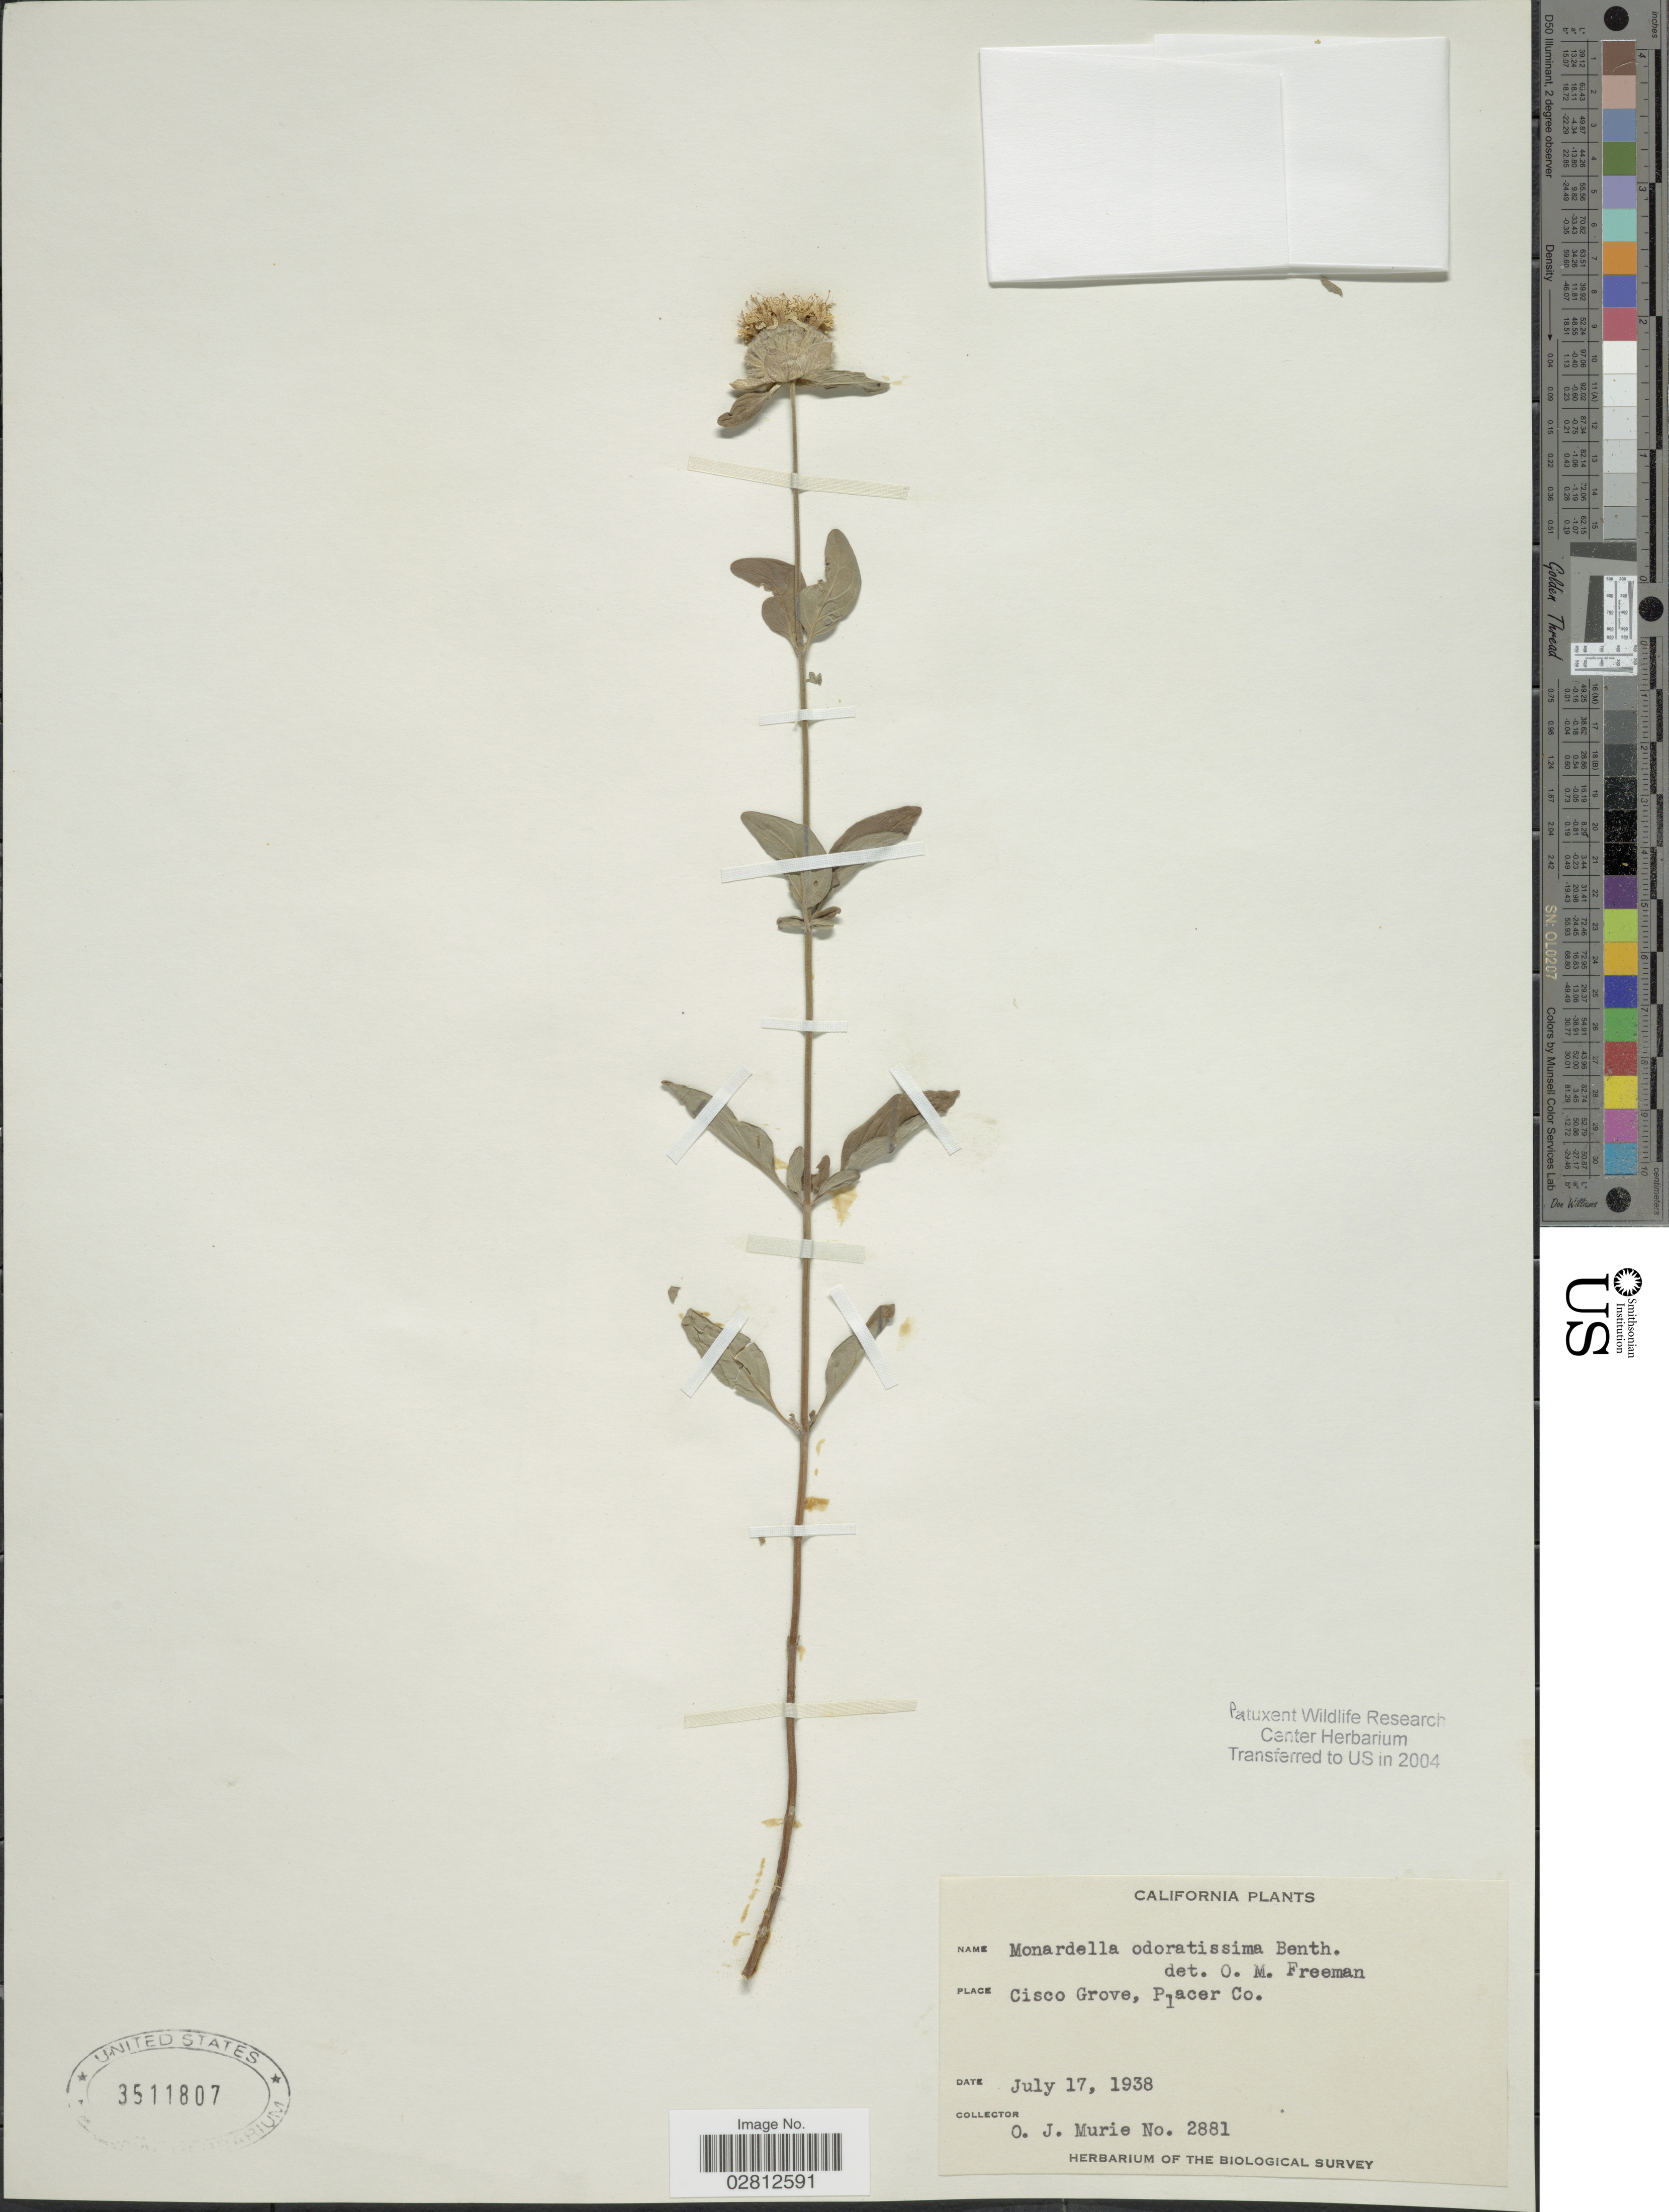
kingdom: Plantae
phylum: Tracheophyta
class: Magnoliopsida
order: Lamiales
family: Lamiaceae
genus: Monardella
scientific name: Monardella odoratissima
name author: Benth.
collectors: O. Murie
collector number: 2881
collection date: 1938-07-17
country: United States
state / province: California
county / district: Placer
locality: Cisco Grove, Placer Co.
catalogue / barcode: US 3511807